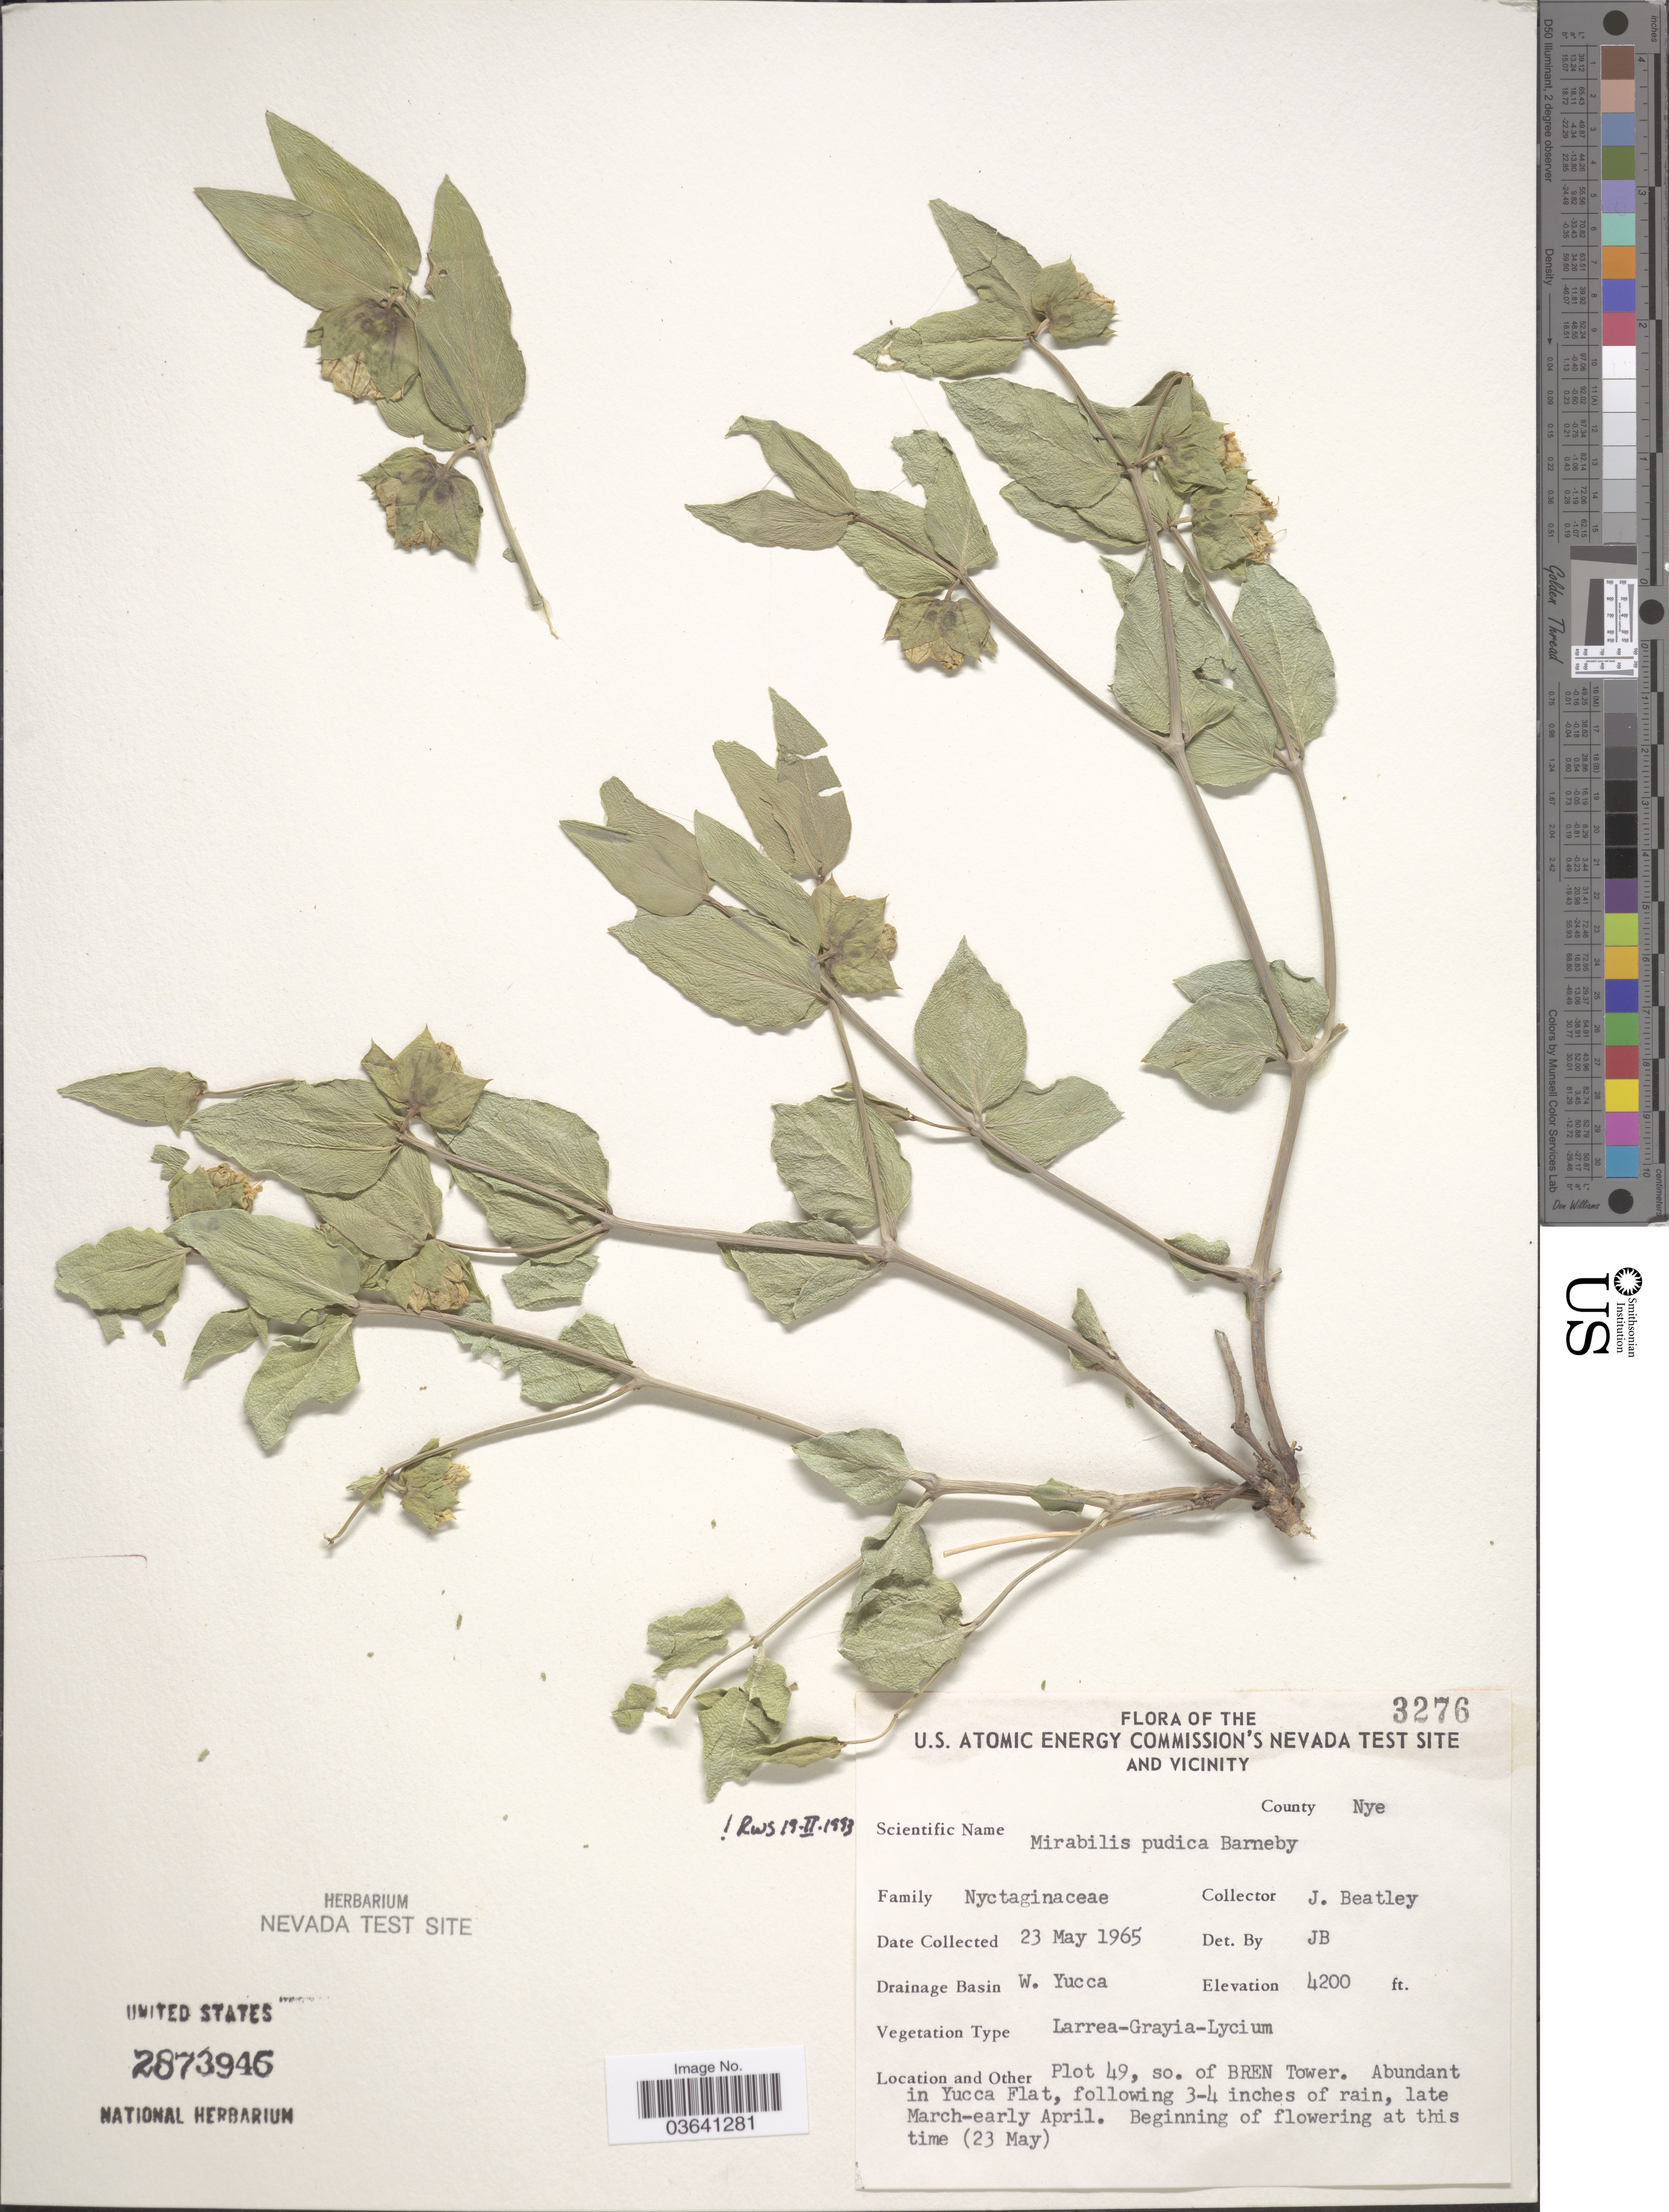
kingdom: Plantae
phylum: Tracheophyta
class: Magnoliopsida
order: Caryophyllales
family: Nyctaginaceae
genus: Mirabilis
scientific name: Mirabilis pudica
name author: Barneby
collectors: J. C. Beatley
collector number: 3276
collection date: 1965-05-23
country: United States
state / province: Nevada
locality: U.S. Atomic Energy Commission's Nevada Test Site and Vicinity. County Nye. Drainage Basin W. Yucca. Plot 49, so. of BREN Tower. Yucca Flat.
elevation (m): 1280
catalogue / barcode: US 2873946